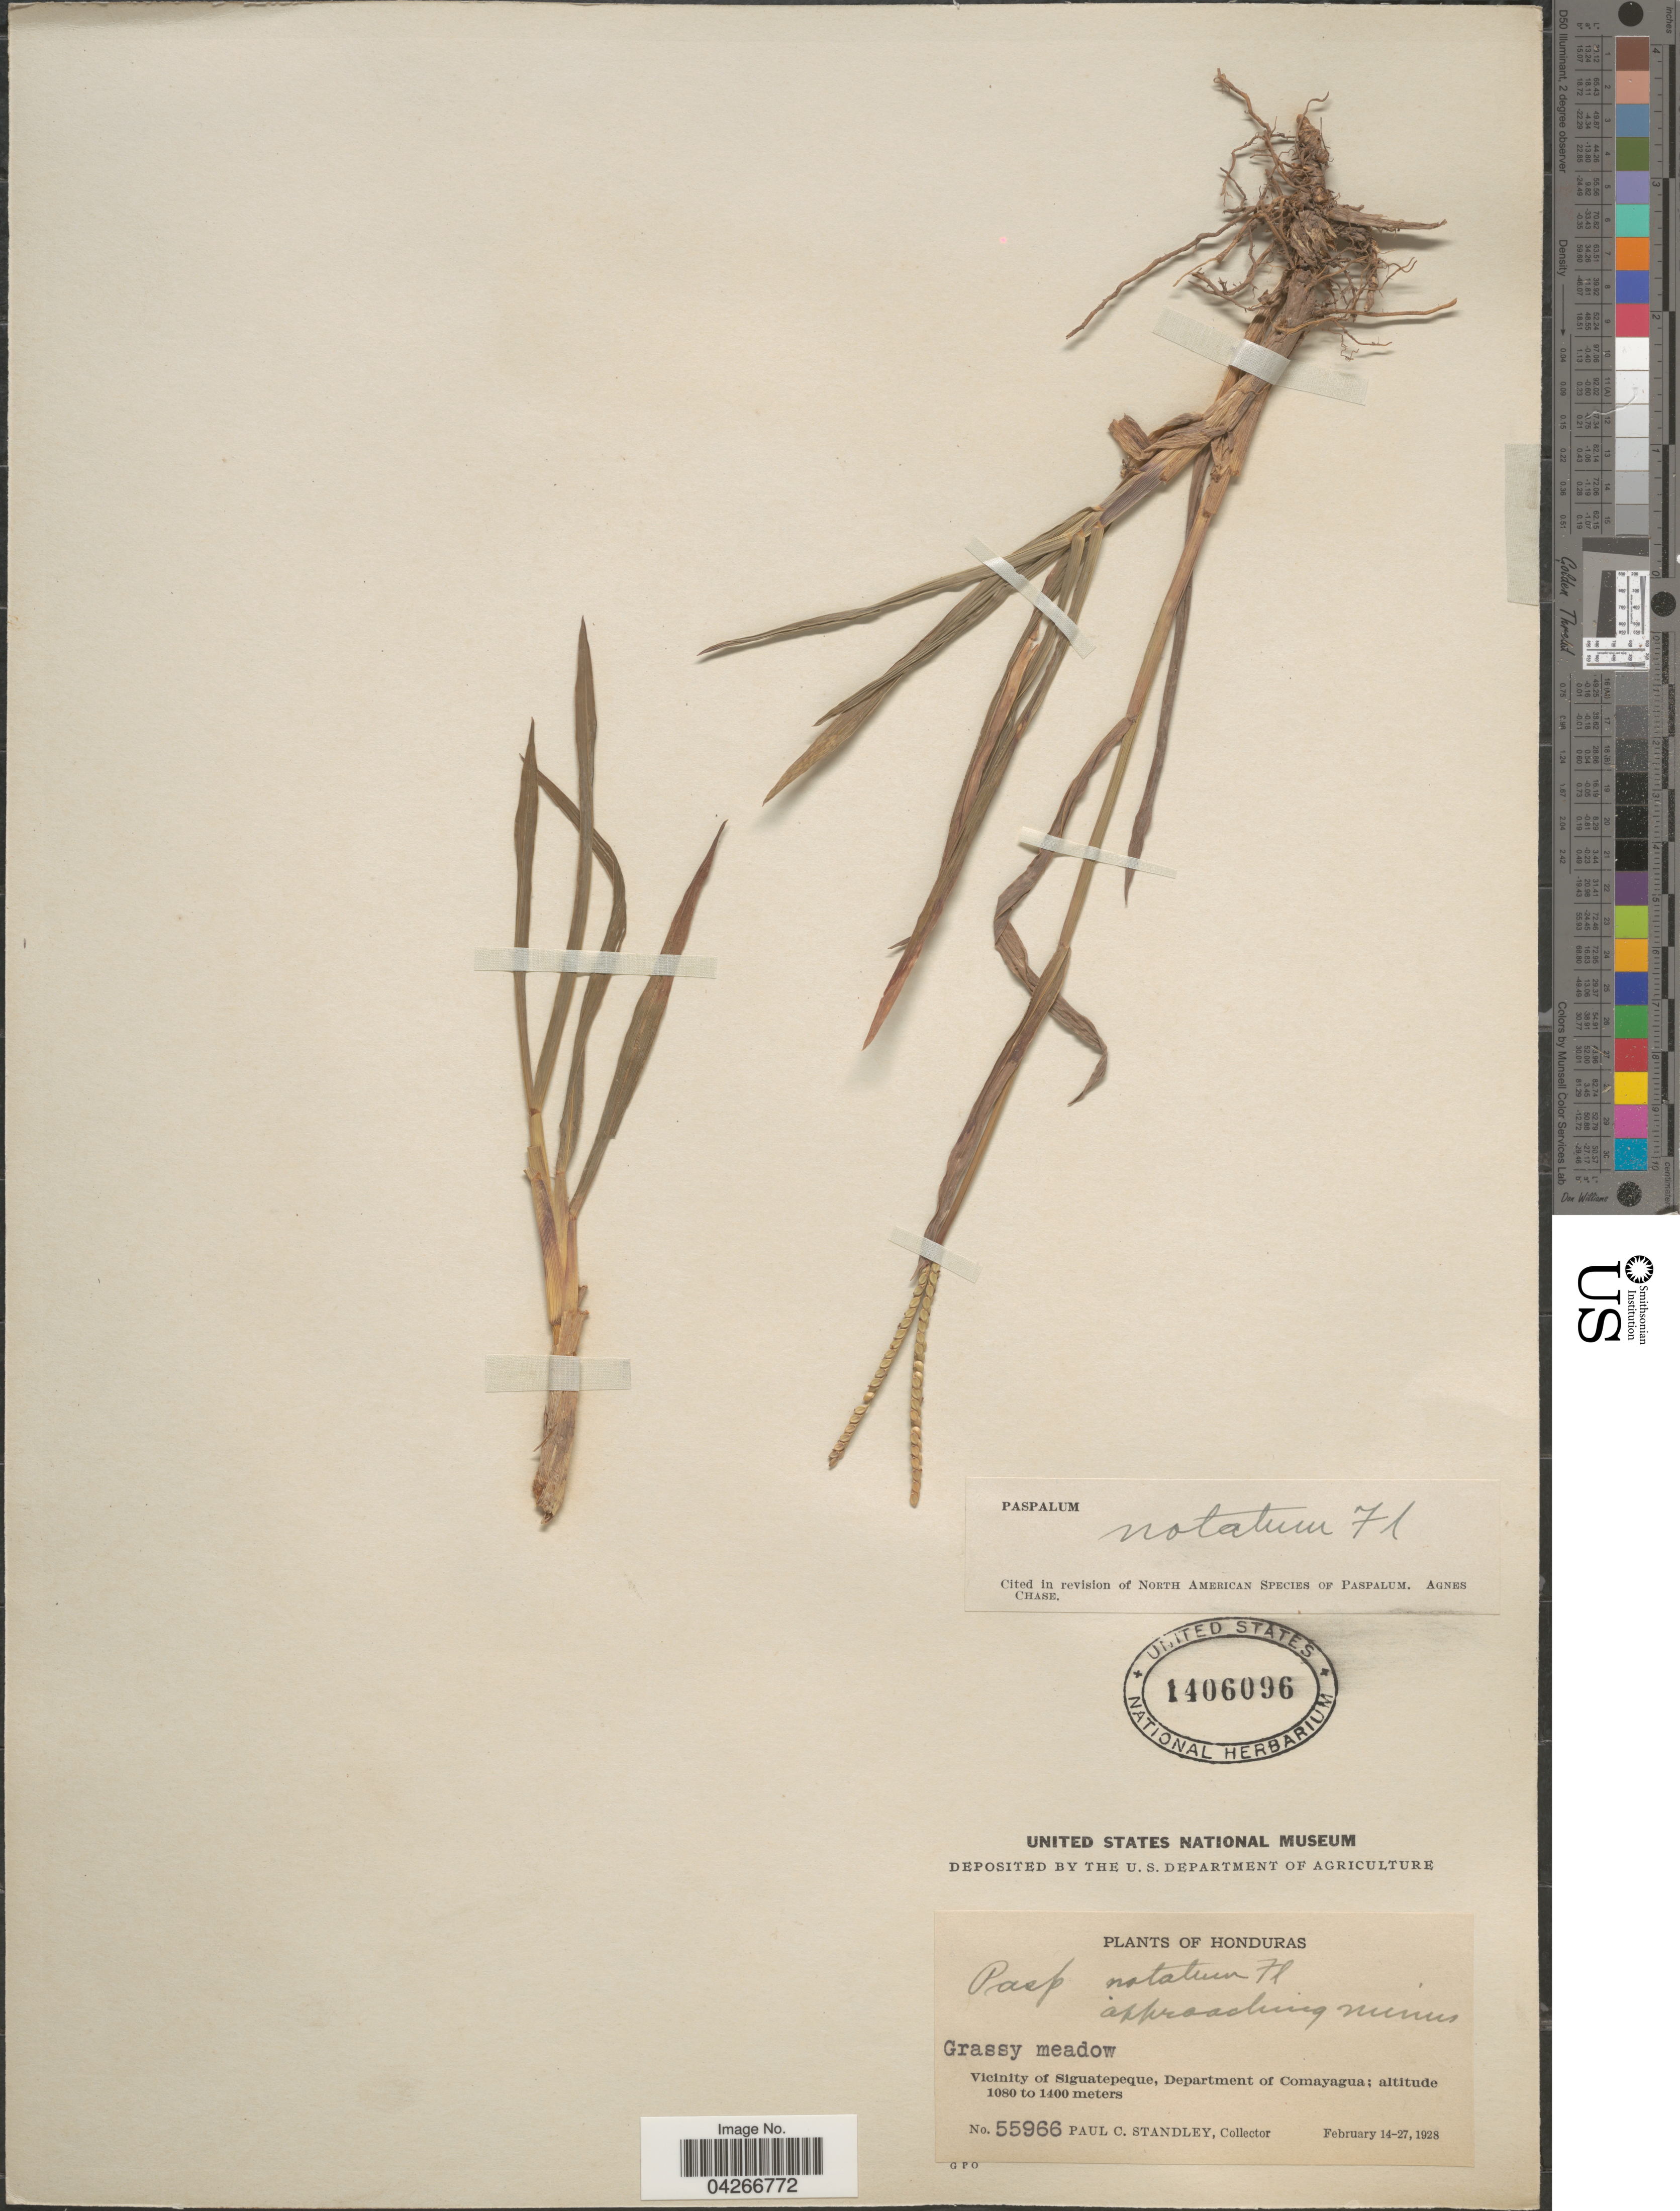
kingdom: Plantae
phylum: Tracheophyta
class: Liliopsida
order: Poales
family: Poaceae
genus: Paspalum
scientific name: Paspalum notatum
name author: Flüggé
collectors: P. C. Standley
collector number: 55966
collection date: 1928-02-14/1928-02-27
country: Honduras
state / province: Comayagua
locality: Grassy meadow. Vicinity of Siguatepeque, Department of Comayagua.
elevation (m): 1080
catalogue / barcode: US 1406096